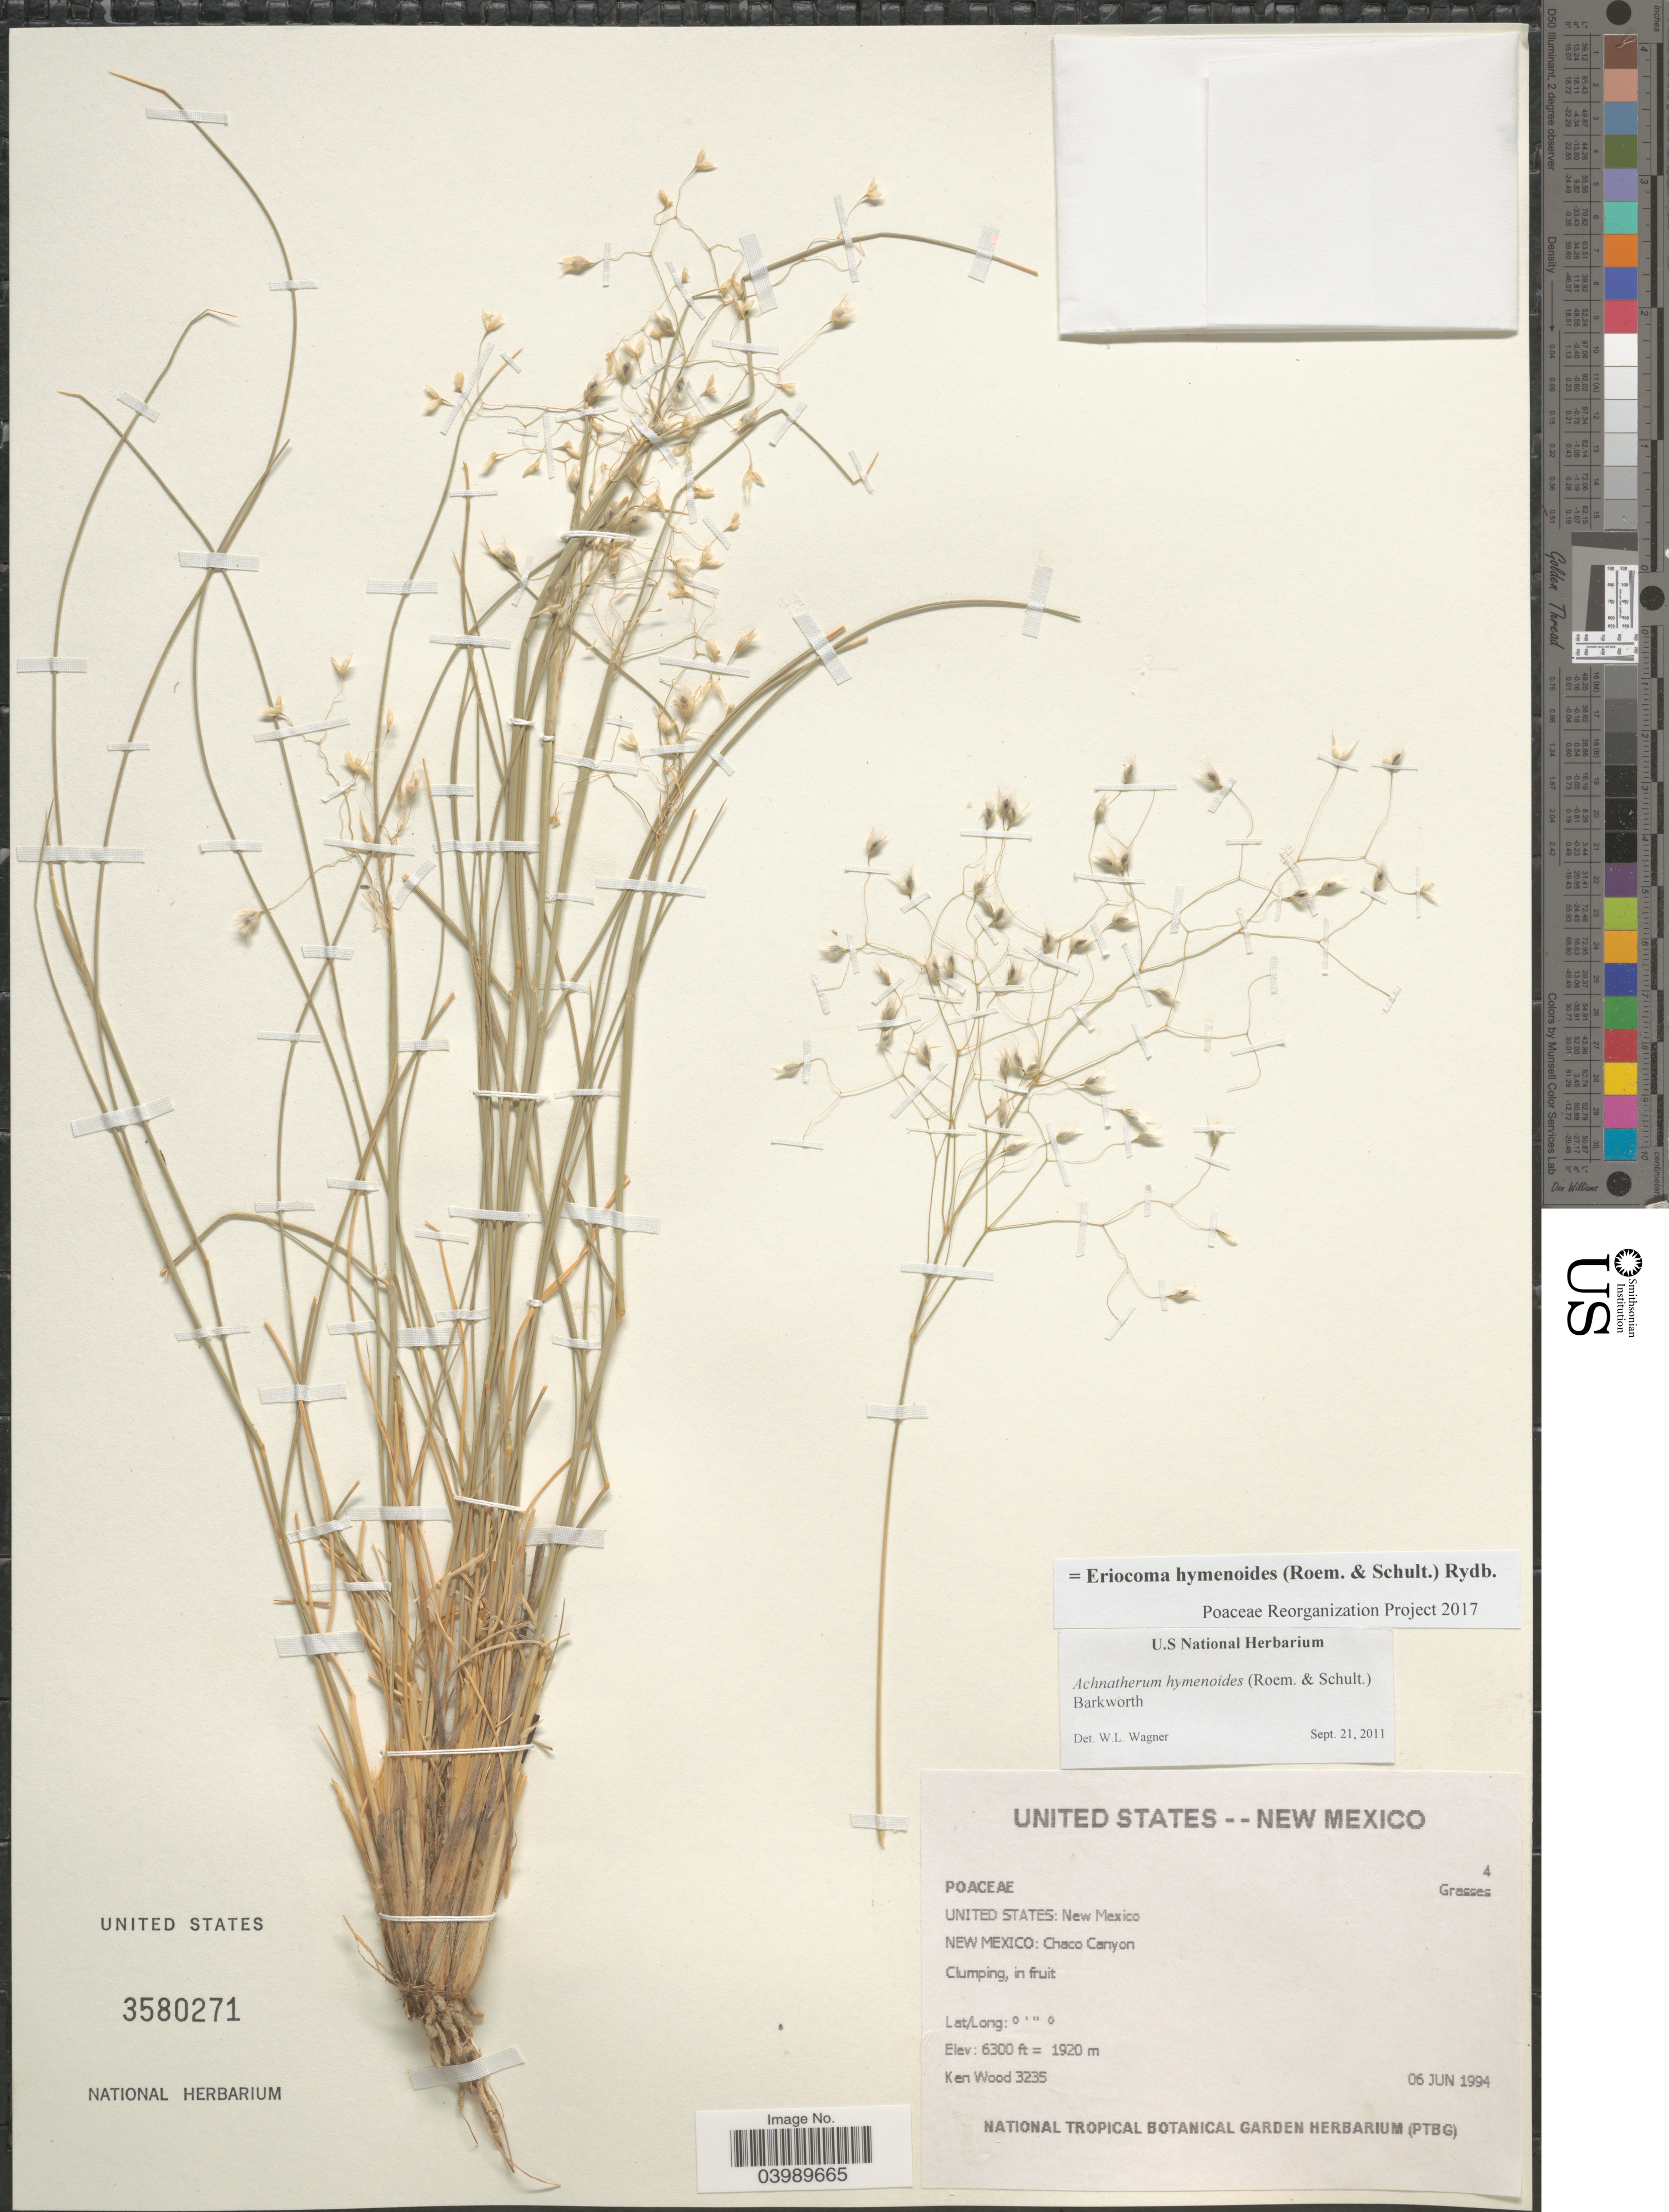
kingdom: Plantae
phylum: Tracheophyta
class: Liliopsida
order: Poales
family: Poaceae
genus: Eriocoma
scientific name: Eriocoma hymenoides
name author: (Roem. & Schult.) Rydb.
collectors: K. Wood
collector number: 3235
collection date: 1994-06-06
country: United States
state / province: New Mexico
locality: New Mexico: Chaco Canyon.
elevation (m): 1920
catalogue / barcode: US 3580271